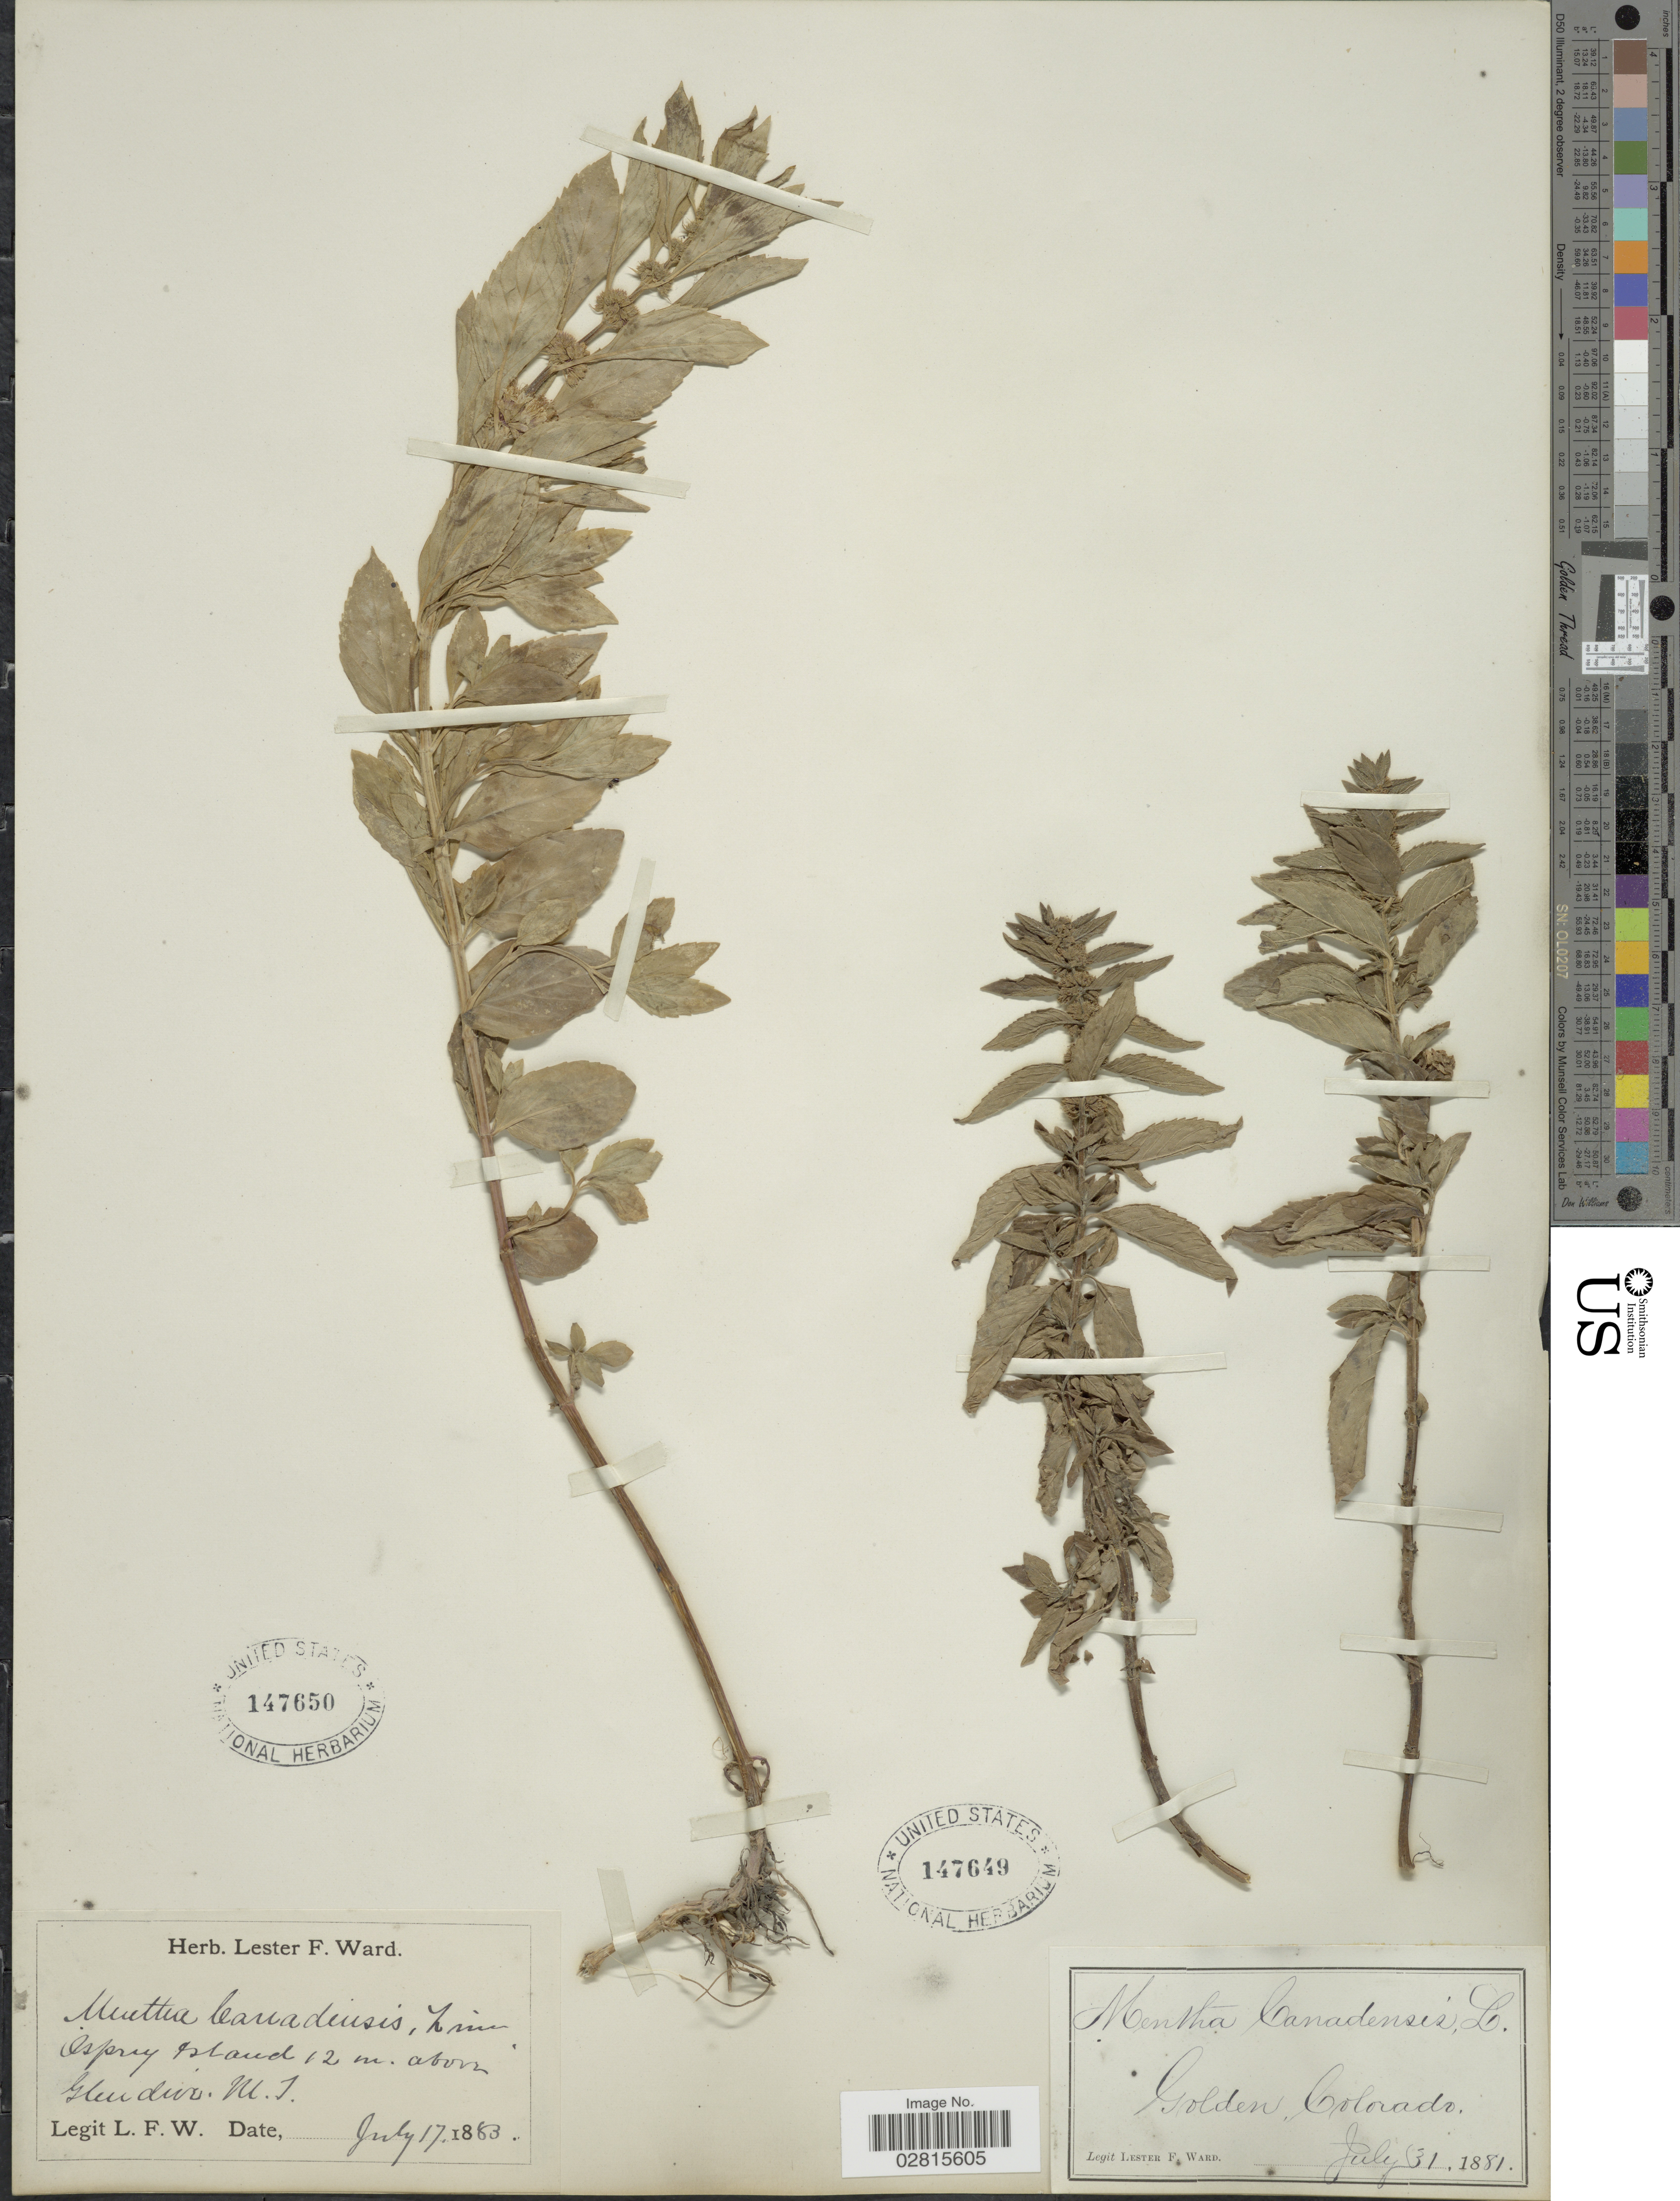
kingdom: Plantae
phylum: Tracheophyta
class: Magnoliopsida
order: Lamiales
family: Lamiaceae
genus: Mentha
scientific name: Mentha penardii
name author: (Briq.) Rydb.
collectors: L. F. Ward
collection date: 1881-07-31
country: United States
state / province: Colorado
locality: Golden.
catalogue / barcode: US 147649-2